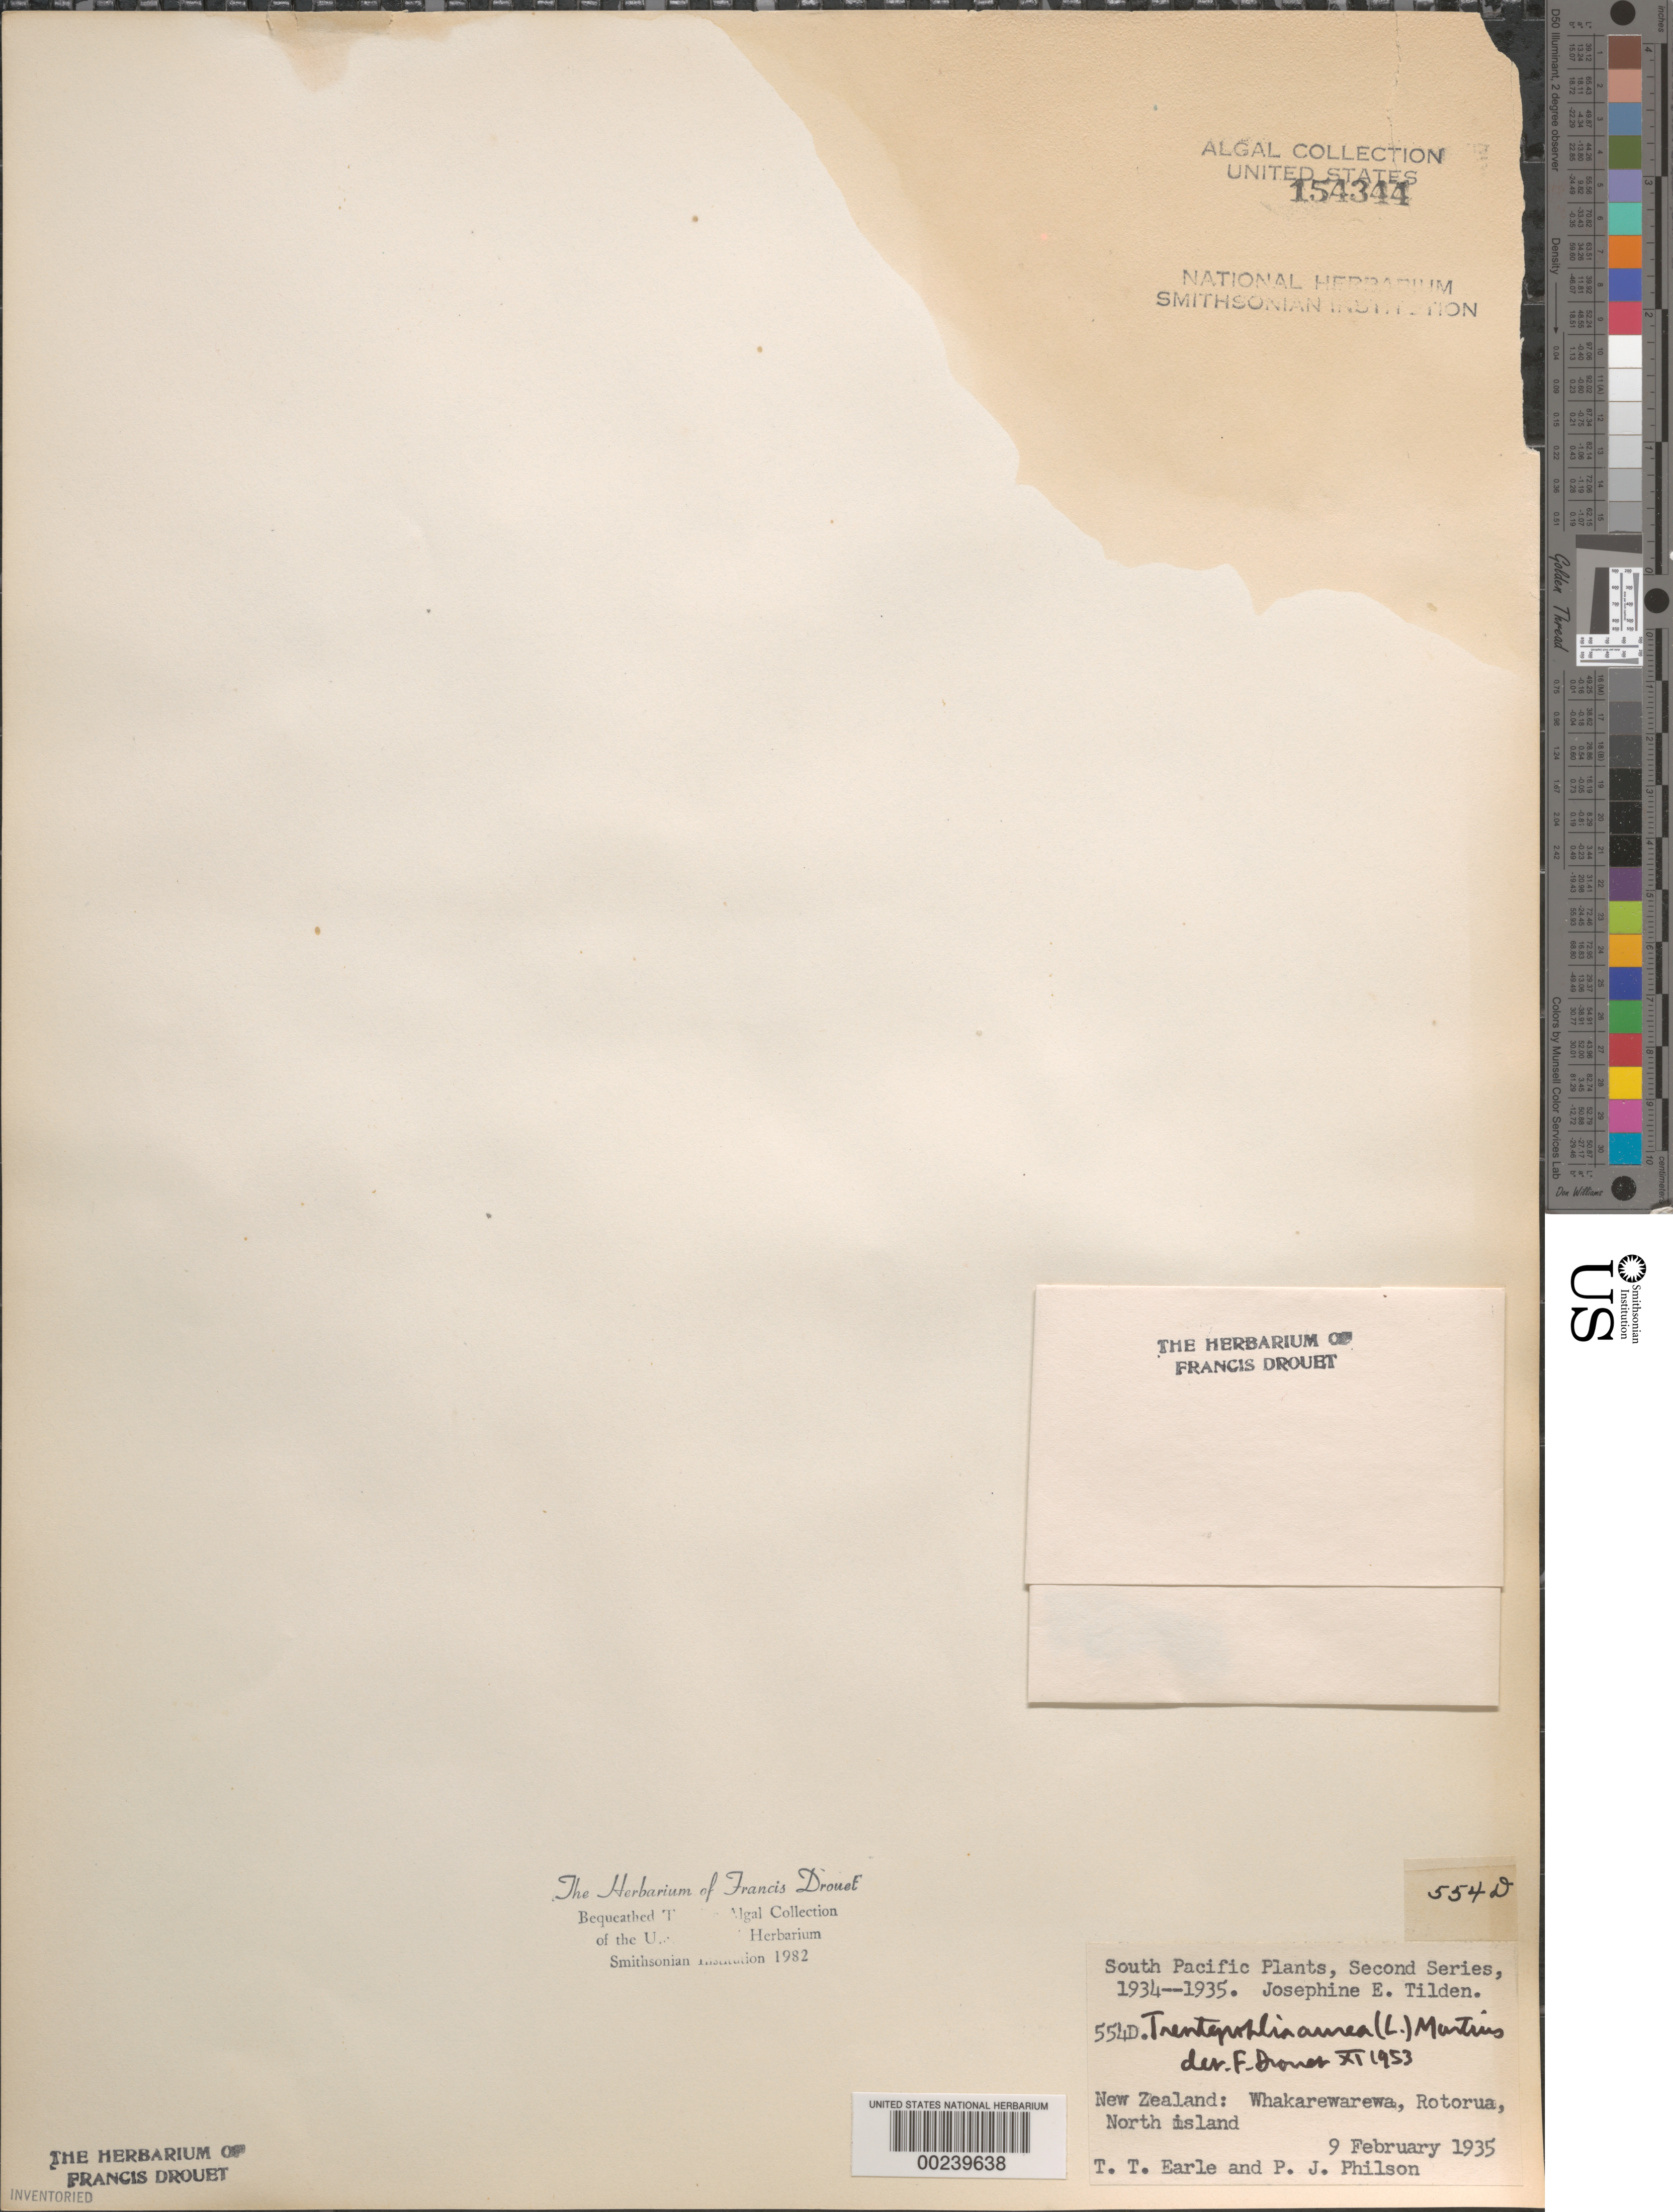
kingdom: Plantae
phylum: Chlorophyta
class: Ulvophyceae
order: Trentepohliales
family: Trentepohliaceae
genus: Trentepohlia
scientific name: Trentepohlia aurea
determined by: Drouet, F. E.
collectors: T. Earle & P. Philson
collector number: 554d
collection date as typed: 09 Feb 1935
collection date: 1935-02-09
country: New Zealand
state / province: Bay of Plenty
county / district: Rotorua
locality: Wharkarewarewa, rotorua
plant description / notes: Tilden, South Pacific Plants, Second Series, 1934-1935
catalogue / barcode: US 154344